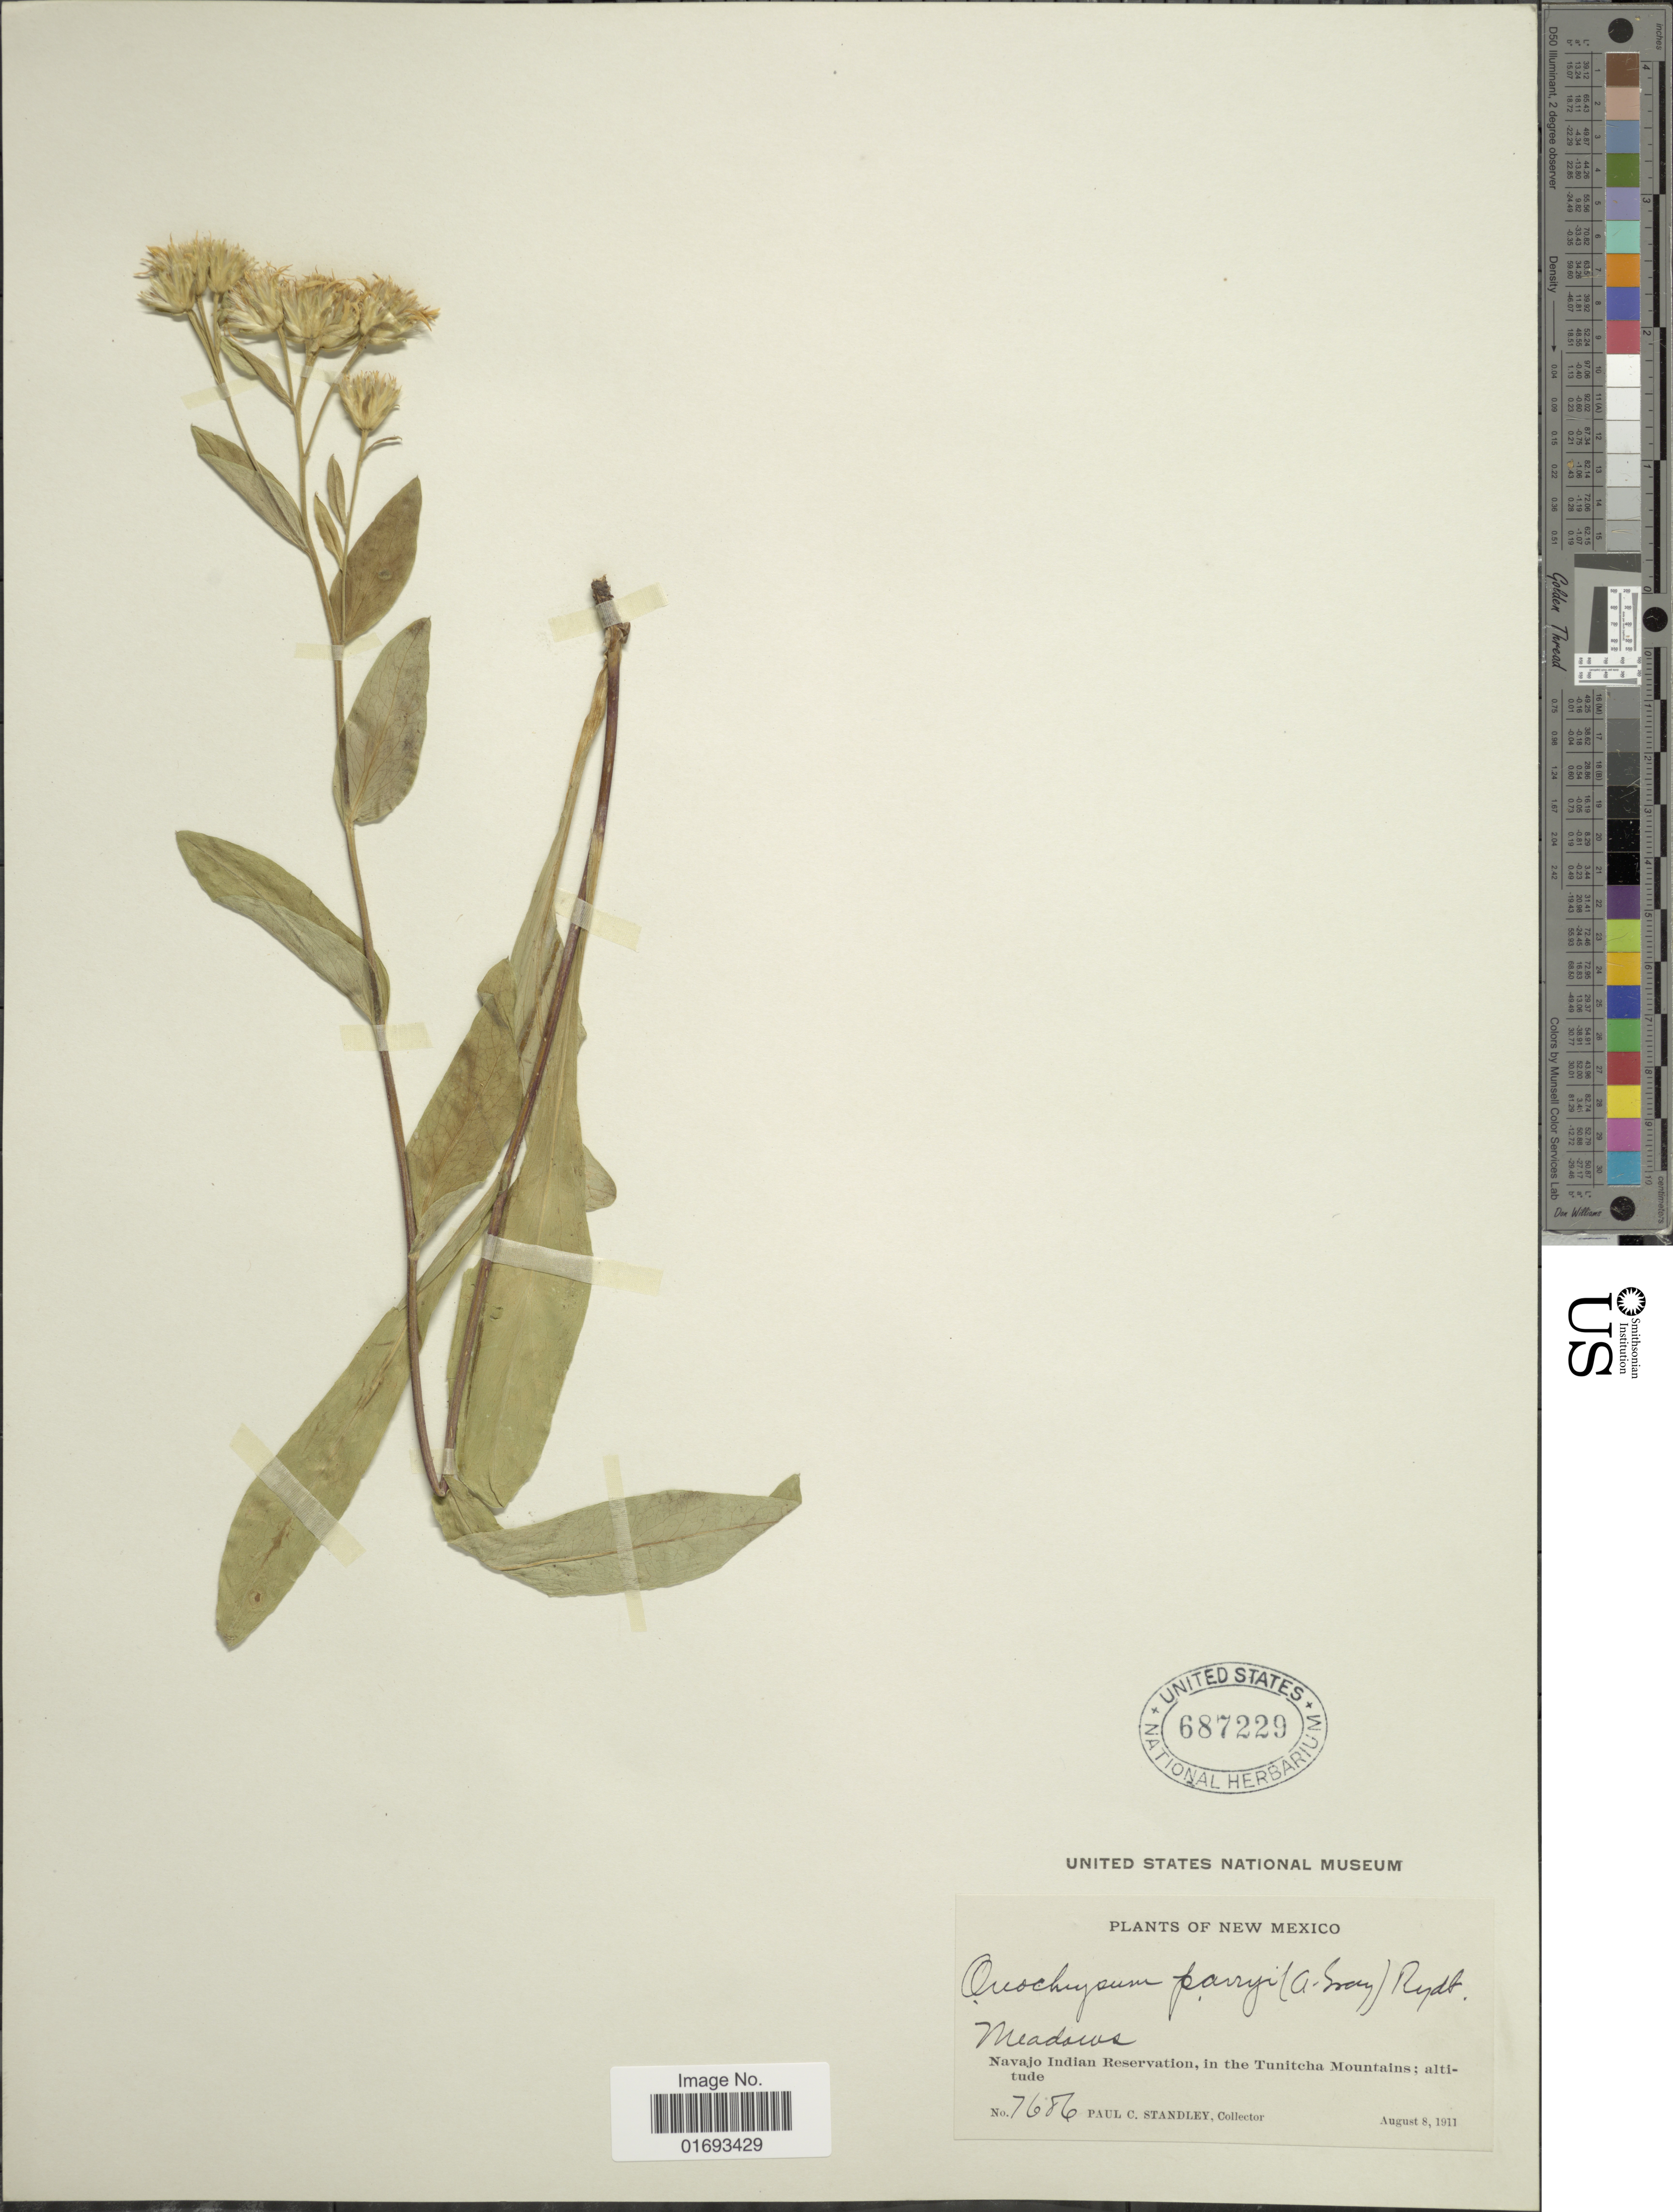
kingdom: Plantae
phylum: Tracheophyta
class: Magnoliopsida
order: Asterales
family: Asteraceae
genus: Oreochrysum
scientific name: Oreochrysum parryi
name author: (A. Gray) Rydb.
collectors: P. C. Standley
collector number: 7686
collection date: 1911-08-08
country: United States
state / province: New Mexico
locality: Meados, Navajo Indian Reservation, in the Tunitcha Mountains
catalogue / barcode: US 687229